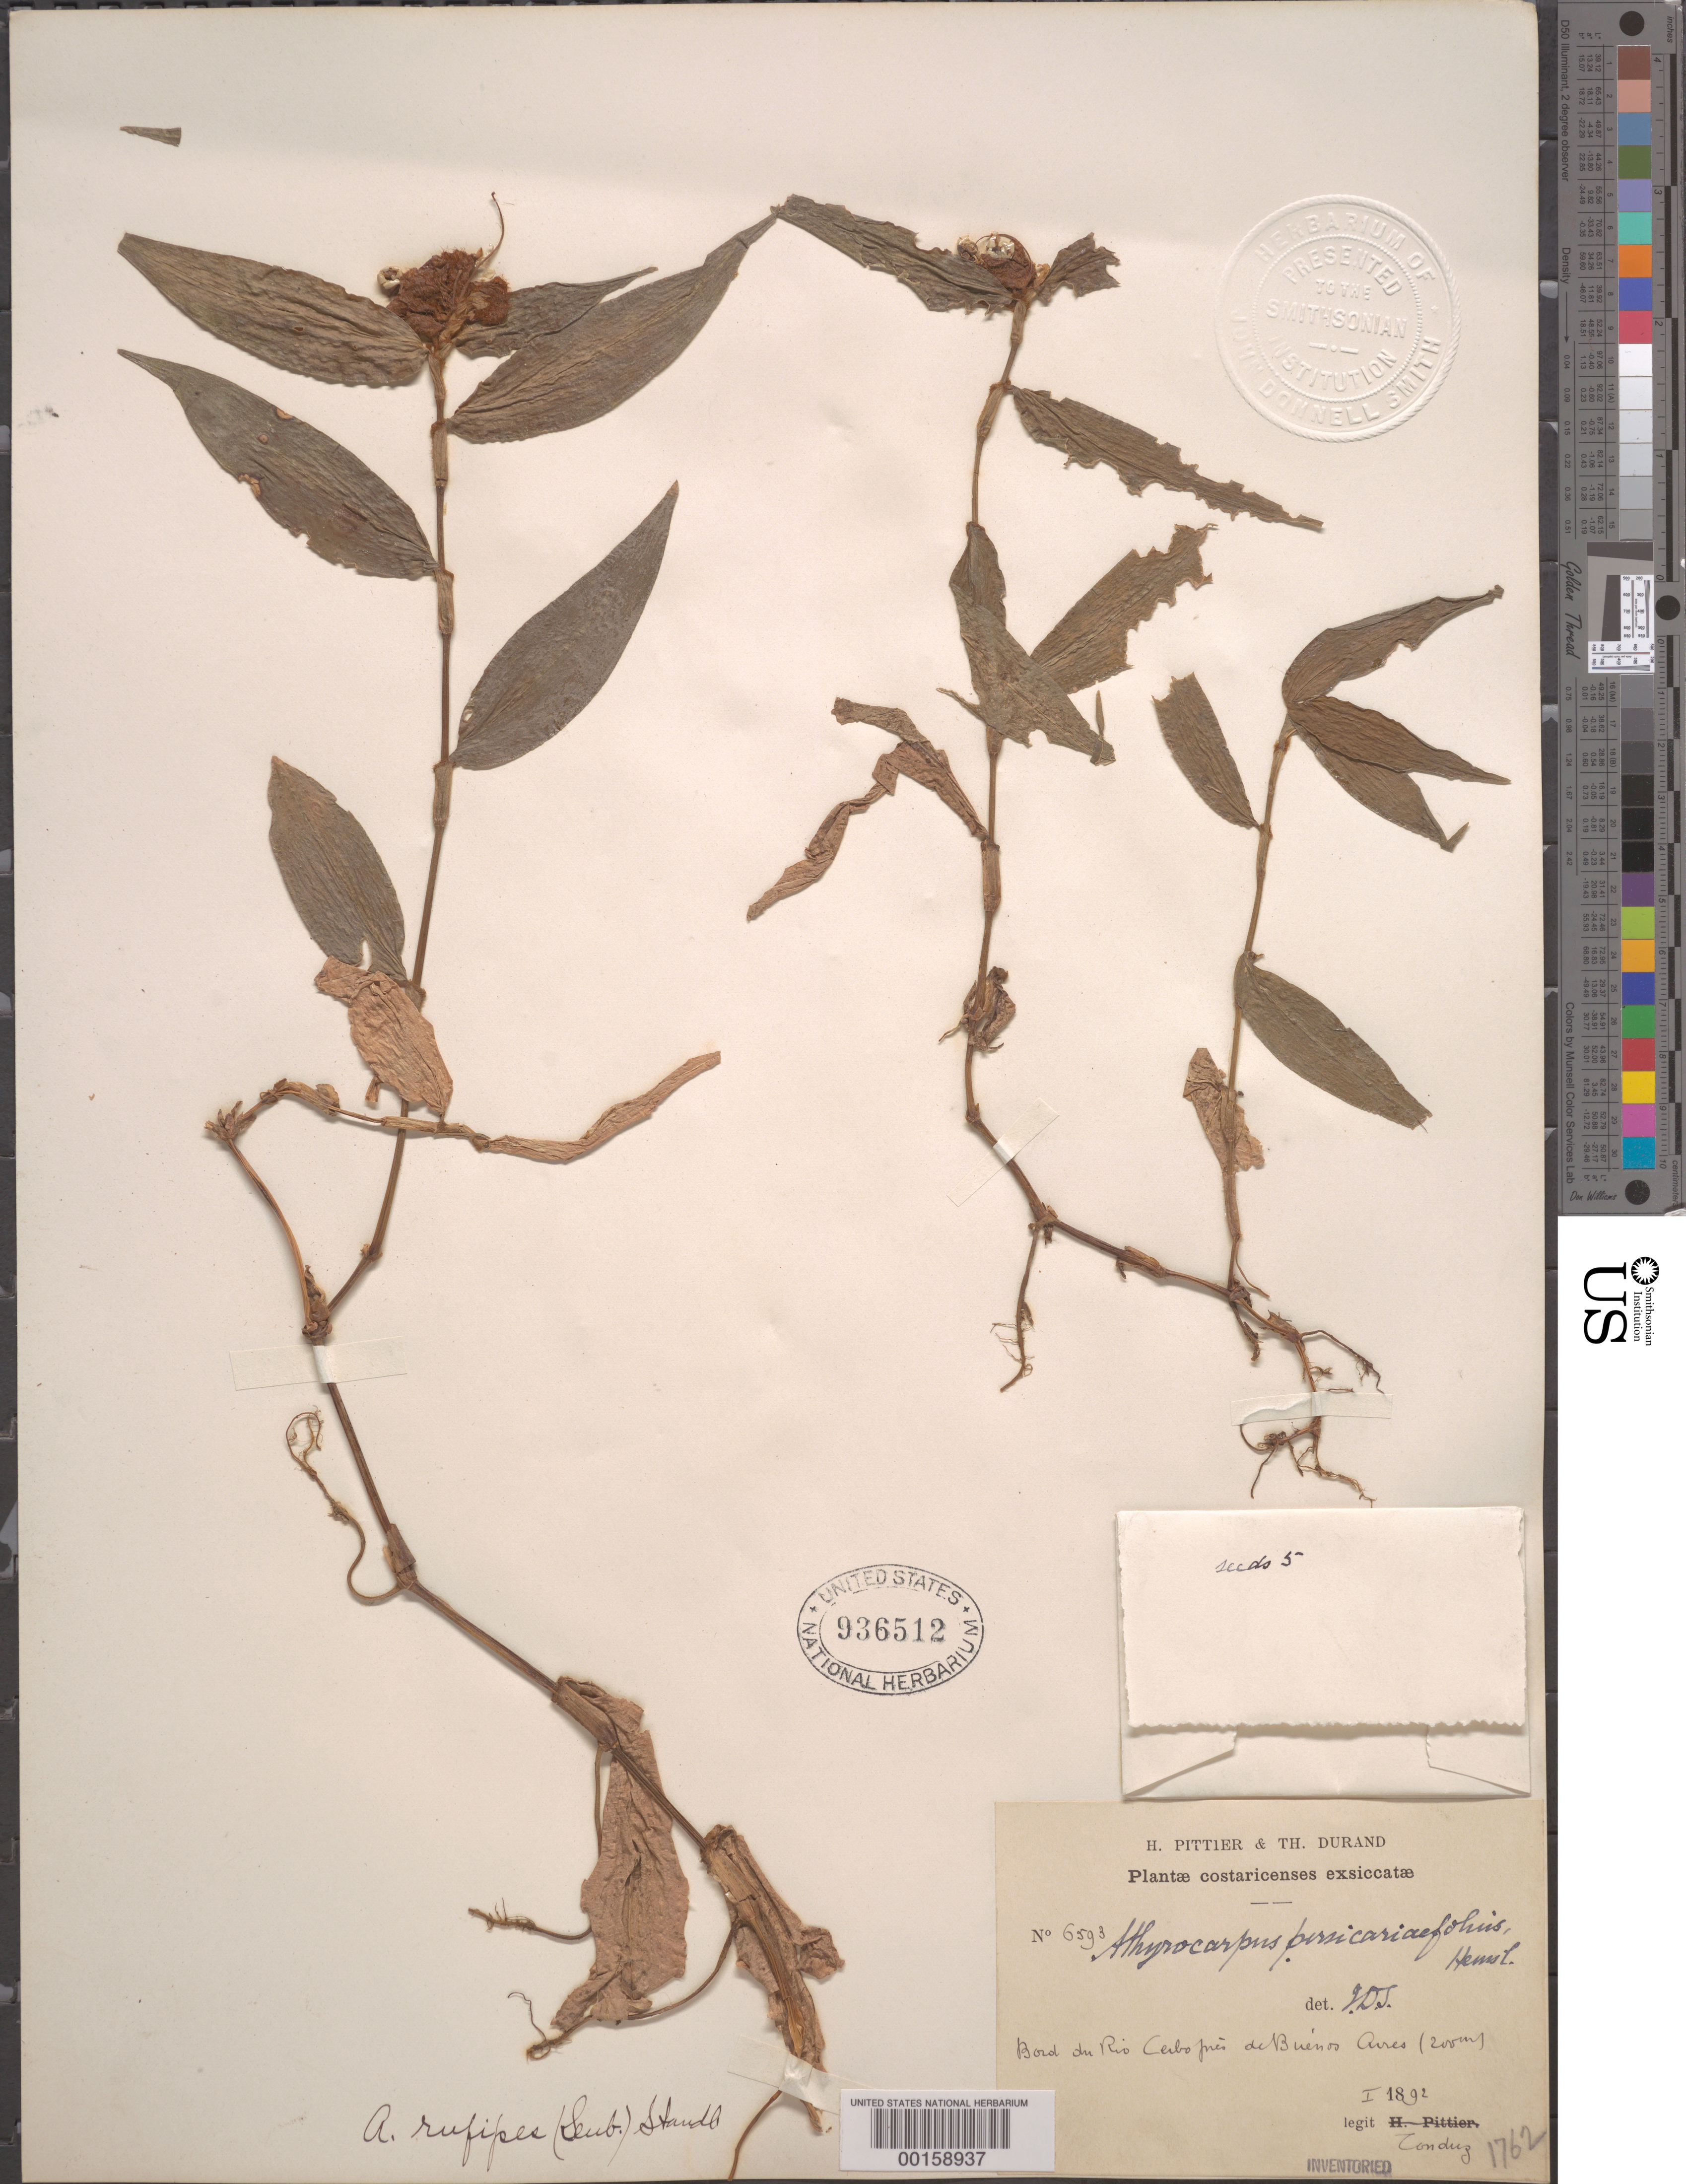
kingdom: Plantae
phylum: Tracheophyta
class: Liliopsida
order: Commelinales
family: Commelinaceae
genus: Commelina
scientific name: Commelina rufipes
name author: Seub.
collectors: A. Tonduz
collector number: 6593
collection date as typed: Jan 1892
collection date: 1892-01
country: Costa Rica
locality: Along Rio Ceibo, near Buenos Aires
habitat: Bordering riverbank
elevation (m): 200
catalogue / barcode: US 936512